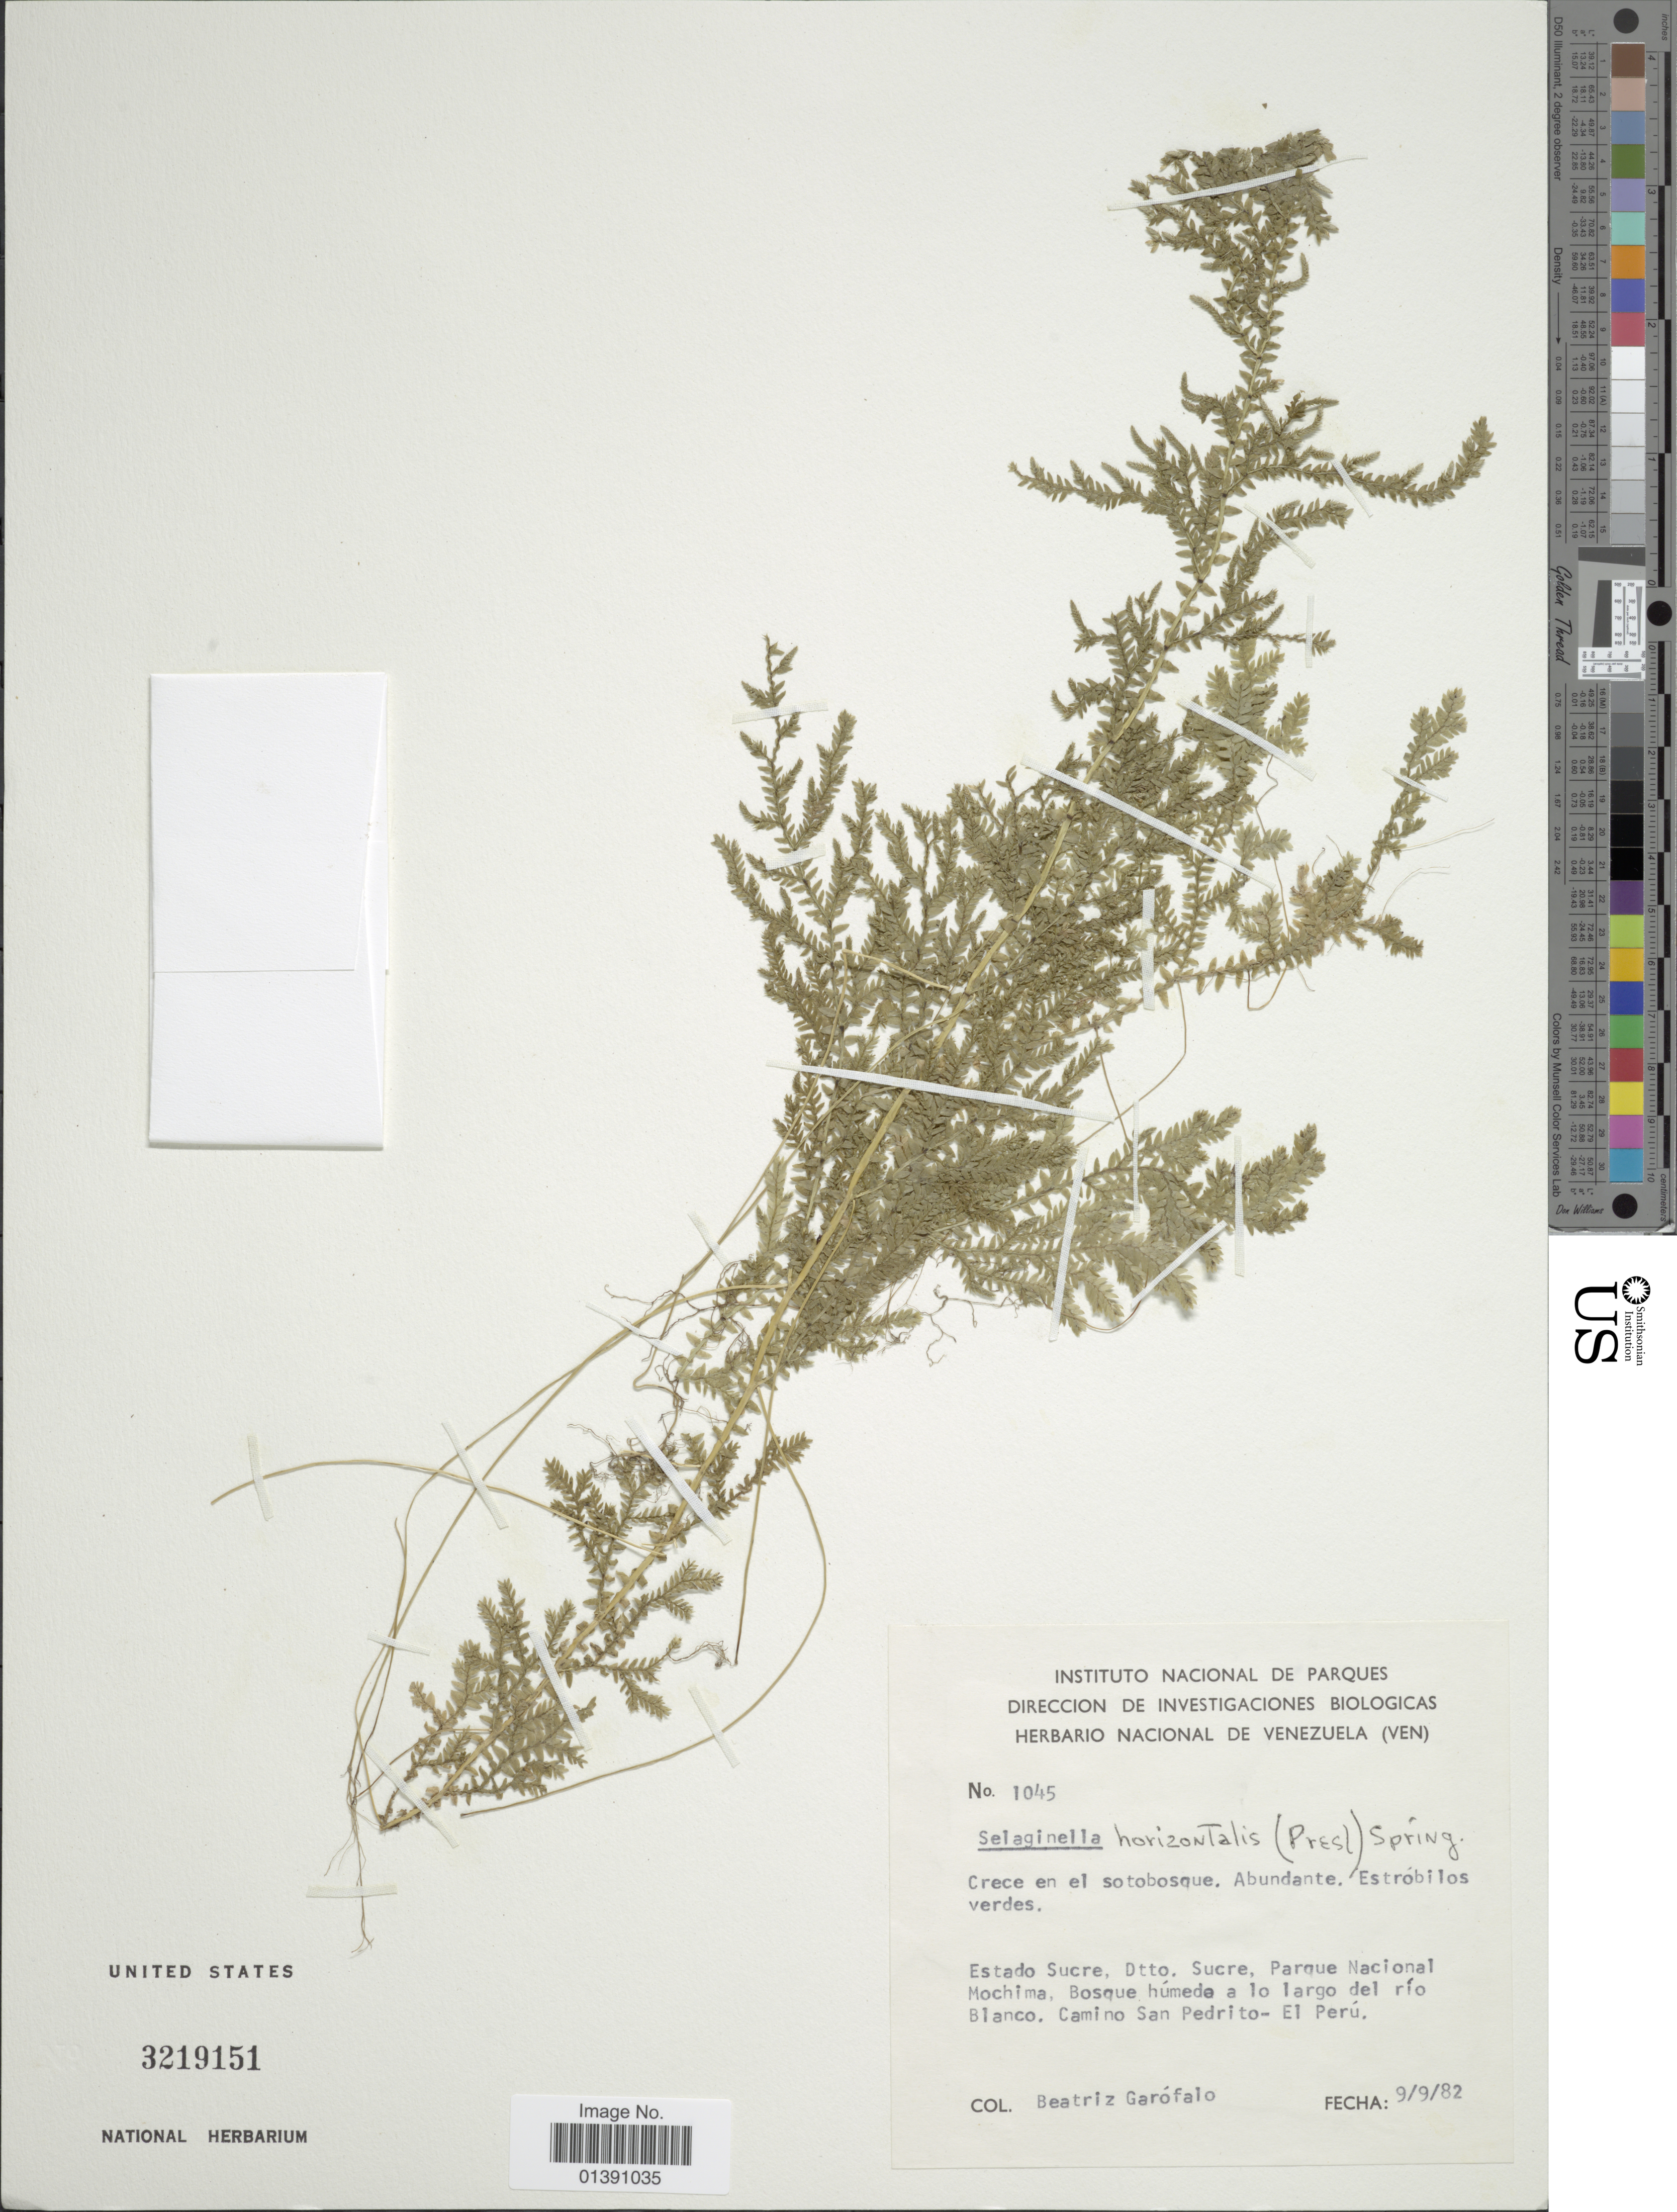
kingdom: Plantae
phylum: Tracheophyta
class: Lycopodiopsida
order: Selaginellales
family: Selaginellaceae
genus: Selaginella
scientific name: Selaginella horizontalis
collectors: B. Garofalo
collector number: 1045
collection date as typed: Transcribed d/m/y: 9/9/82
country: Venezuela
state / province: Sucre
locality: Dtto Sucre, parque Nacional Mochima, Bosque húmeda a lo largo del río Blanco. Camino San Pedrito- El Perú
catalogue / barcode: US 3219151